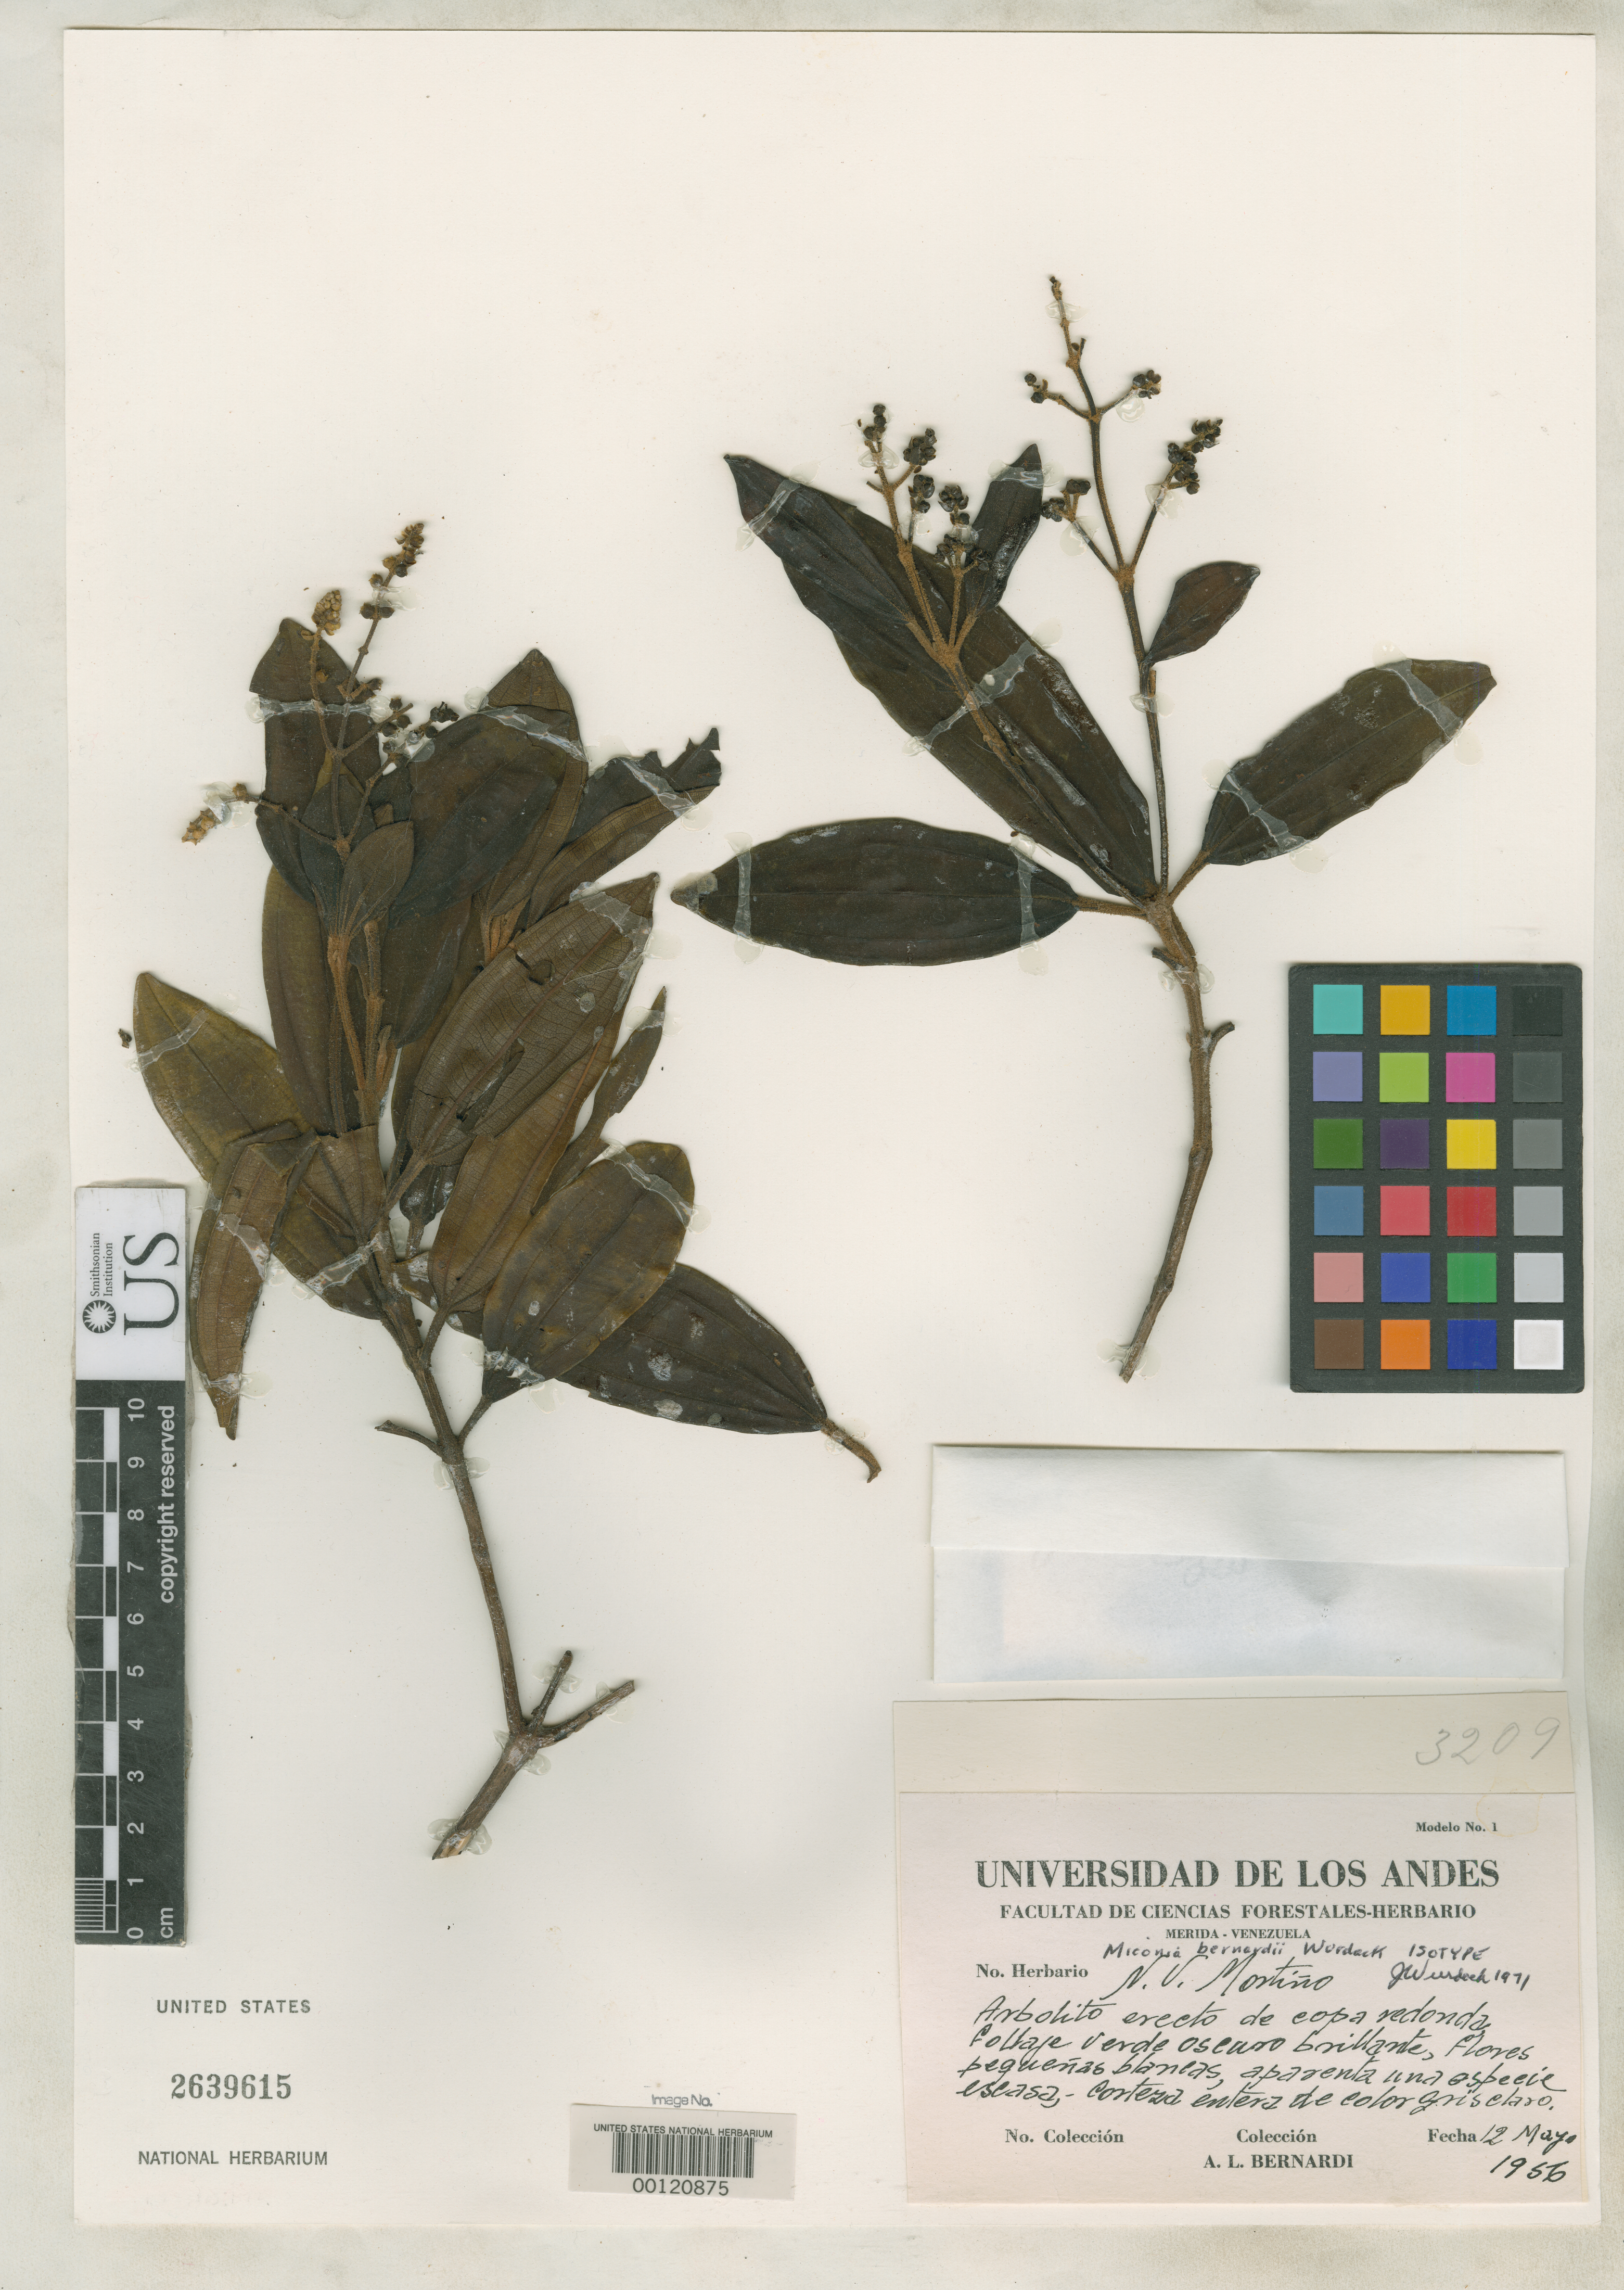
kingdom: Plantae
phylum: Tracheophyta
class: Magnoliopsida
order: Myrtales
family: Melastomataceae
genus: Miconia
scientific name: Miconia bernardii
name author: Wurdack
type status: Isotype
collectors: A. L. Bernardi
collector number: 3209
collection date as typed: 12 May 1956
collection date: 1956-05-12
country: Venezuela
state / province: Mérida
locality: La Trampa.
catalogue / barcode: US 2639615